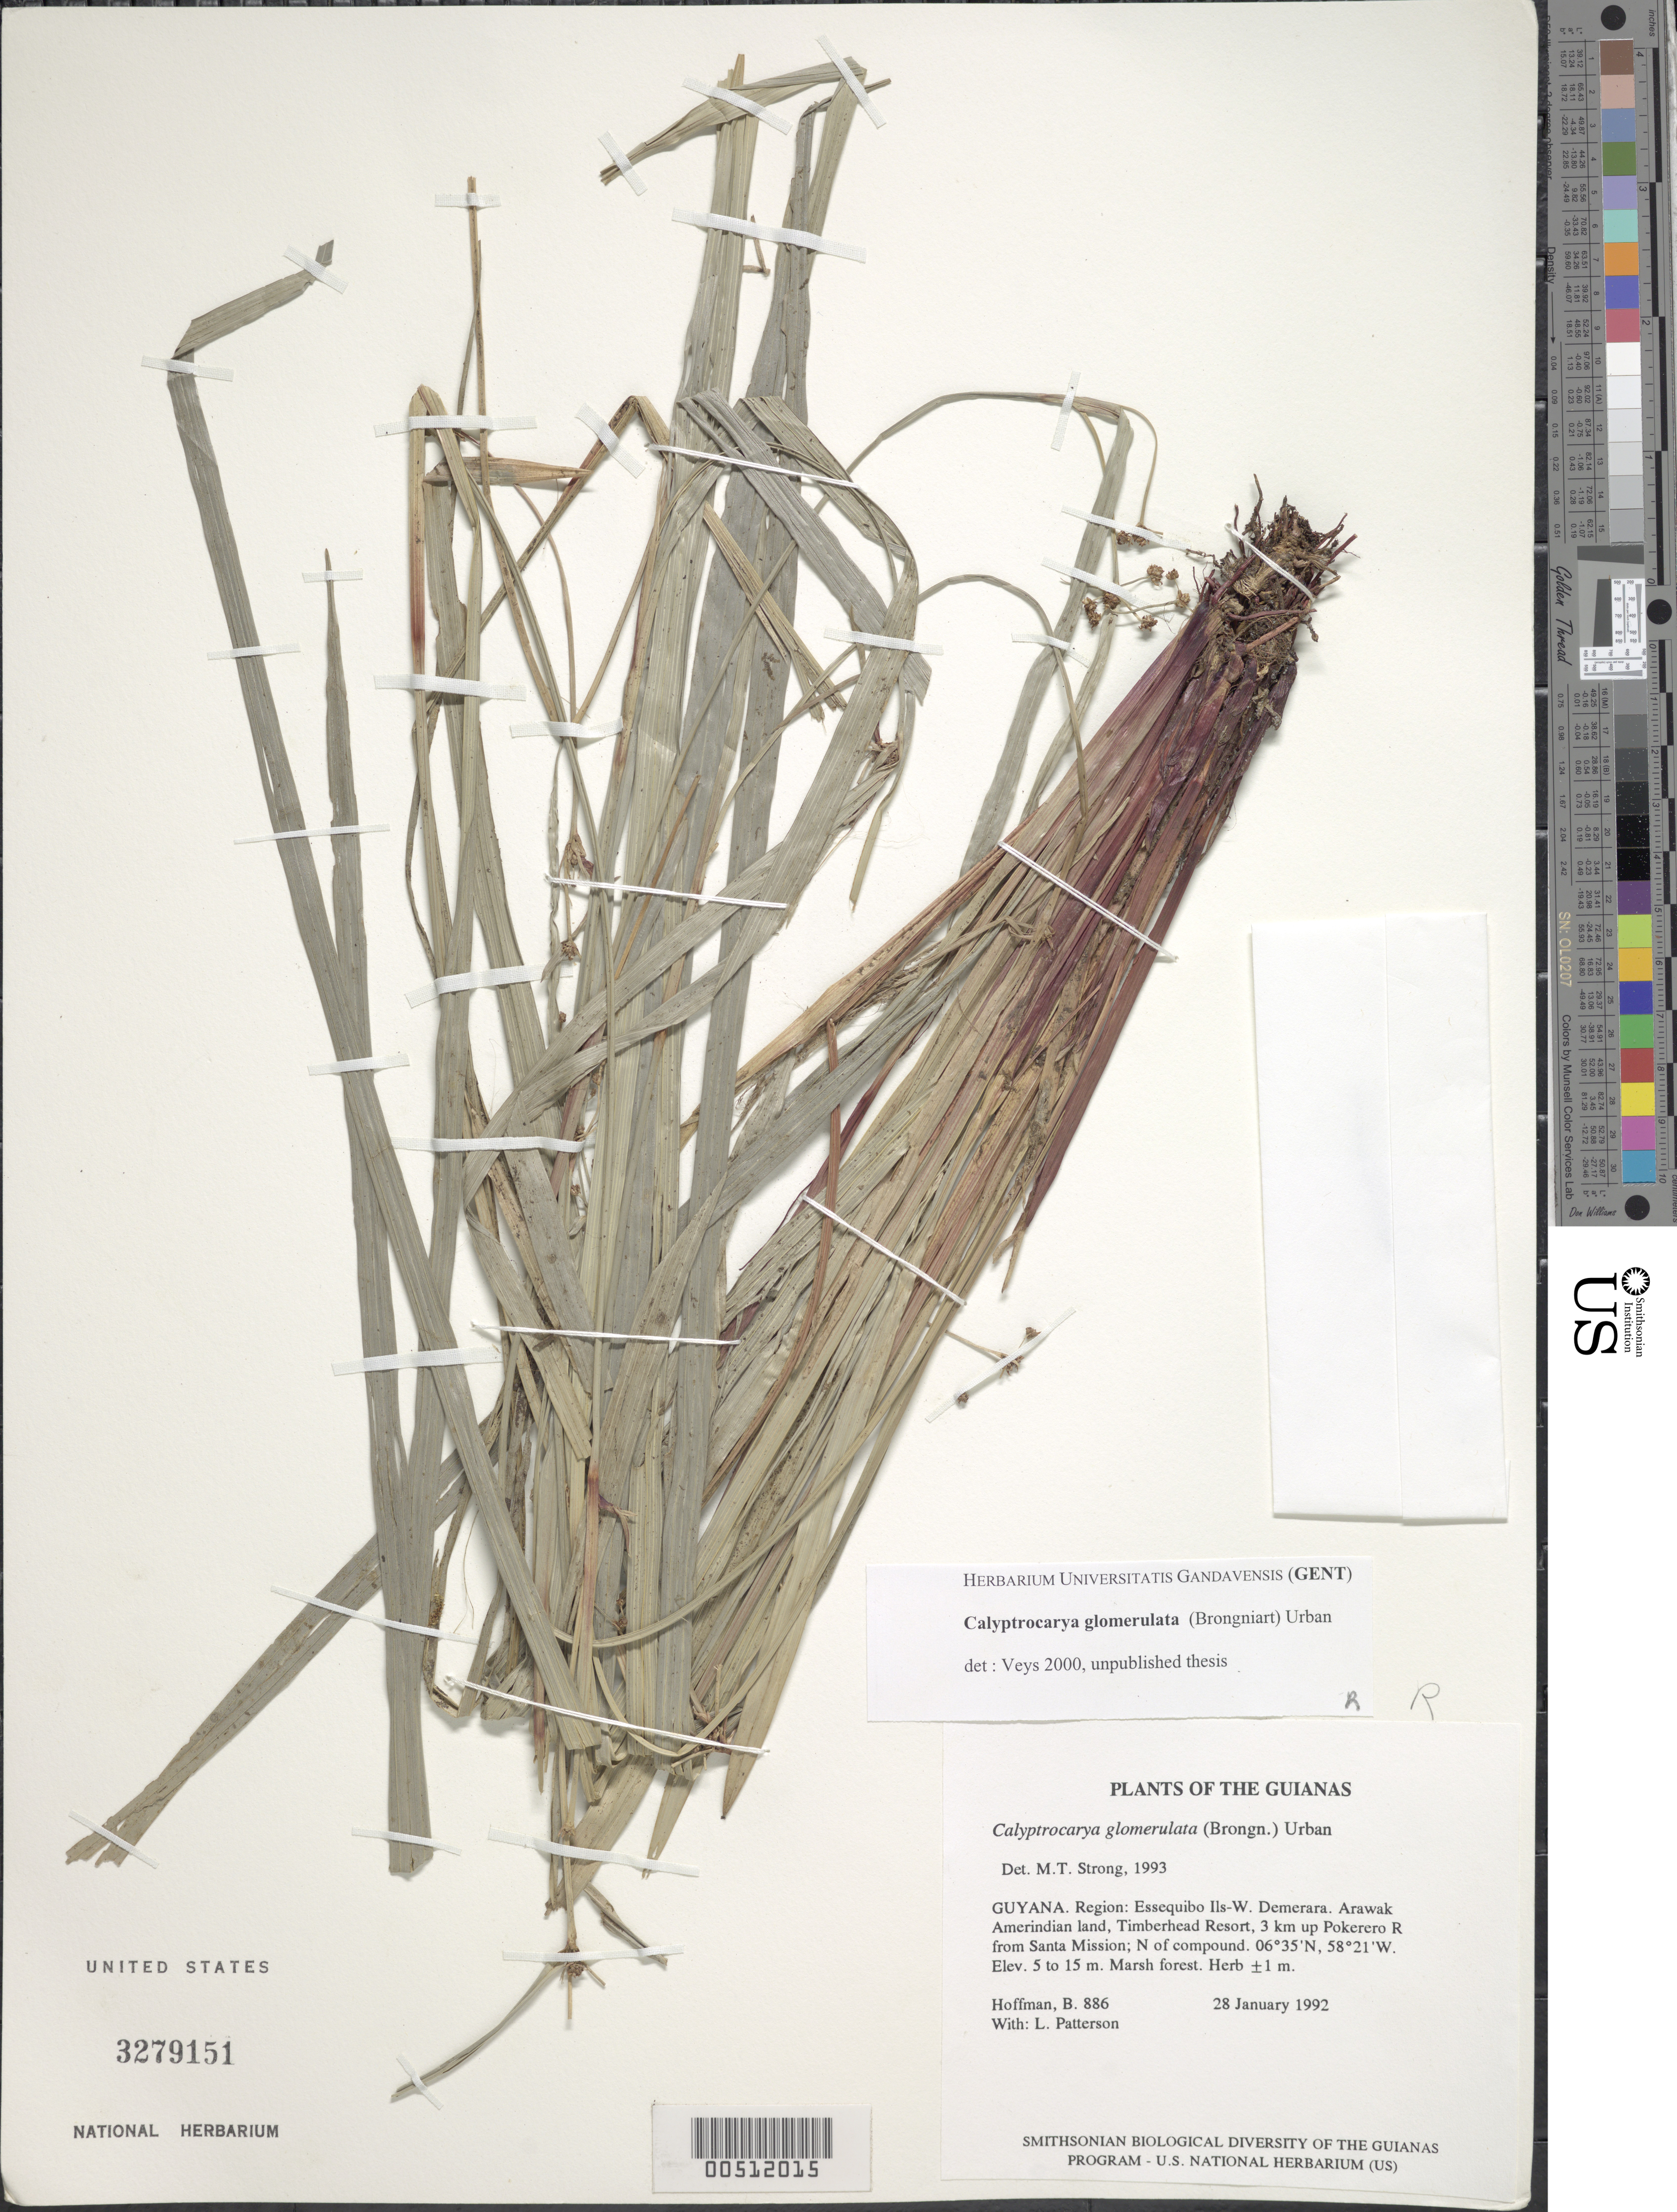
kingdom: Plantae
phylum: Tracheophyta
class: Liliopsida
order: Poales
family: Cyperaceae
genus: Calyptrocarya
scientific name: Calyptrocarya glomerulata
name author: (Brongn.) Urb.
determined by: Strong, M. T., (US), Smithsonian Institution - National Museum of Natural History (UNITED STATES)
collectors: B. Hoffman & L. Patterson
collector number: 886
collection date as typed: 28 January 1992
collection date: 1992-01-28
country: Guyana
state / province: Essequibo Isl-W. Demerara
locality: Arawak Amerindian land, Timberhead Resort, 3 km up Pokerero River from Santa Mission; North of compound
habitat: Marsh forest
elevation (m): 5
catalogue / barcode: US 3279151